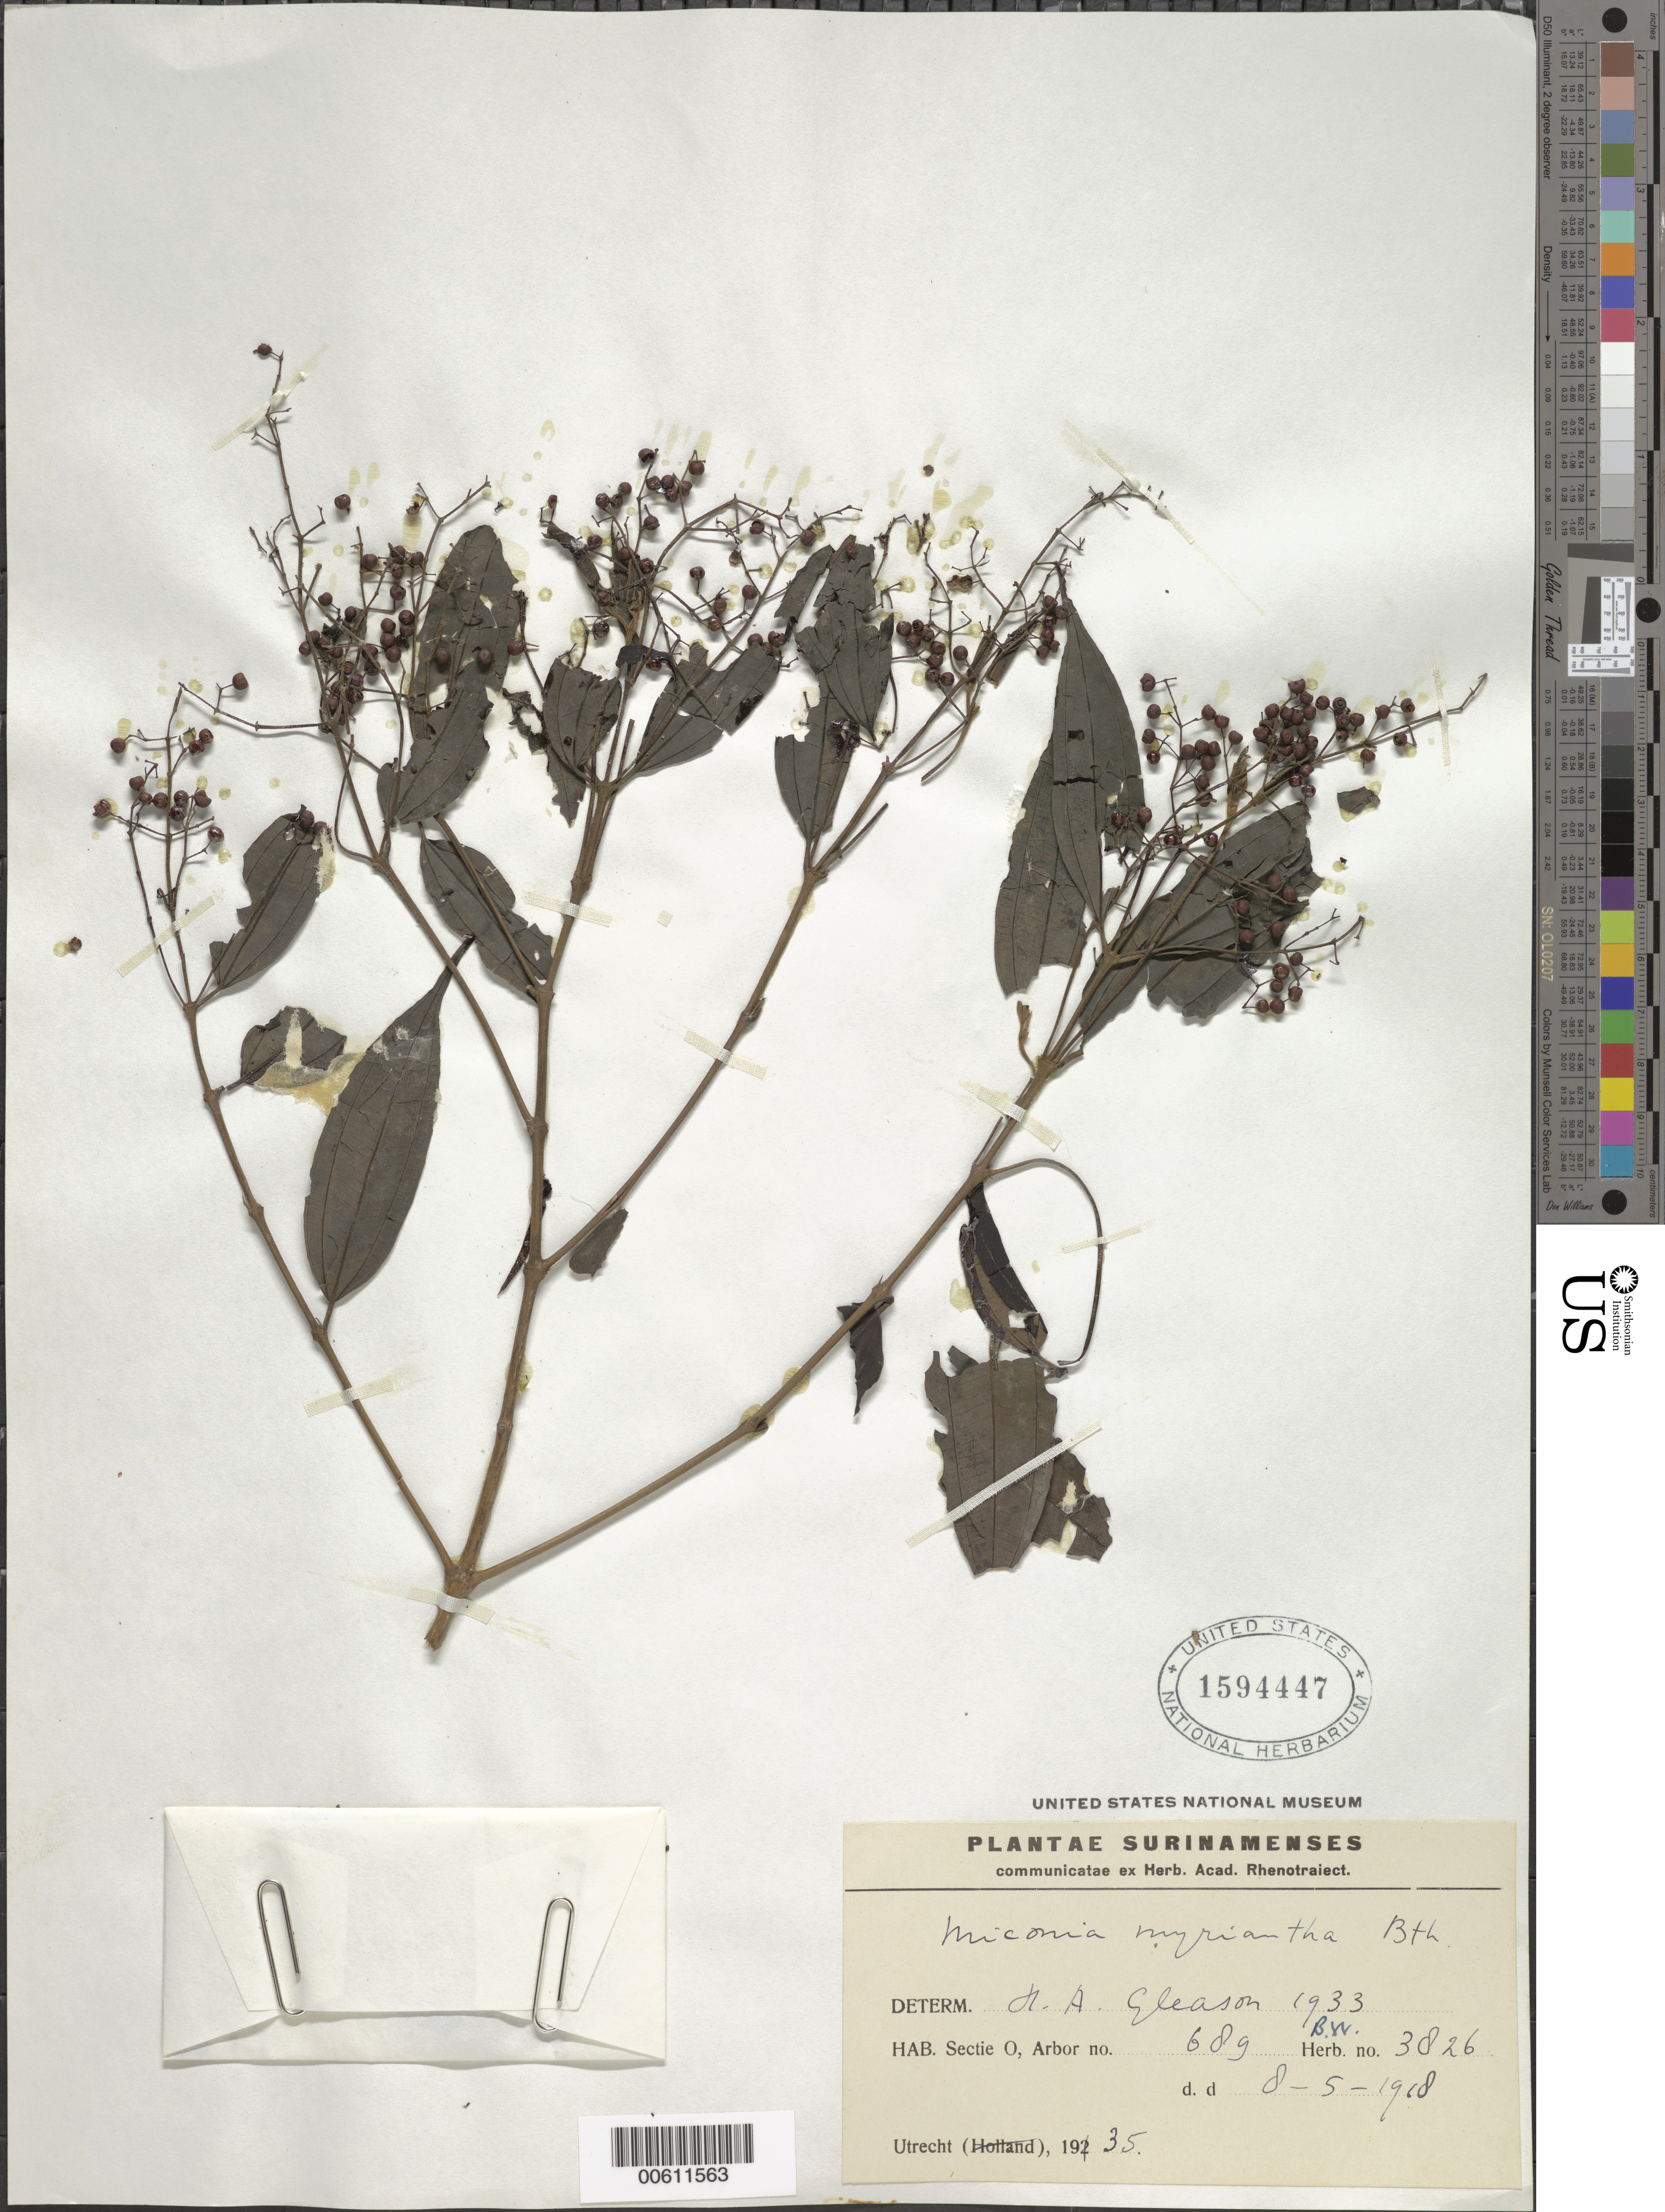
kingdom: Plantae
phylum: Tracheophyta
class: Magnoliopsida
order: Myrtales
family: Melastomataceae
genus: Miconia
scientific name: Miconia myriantha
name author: Benth.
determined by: Gleason, H. A.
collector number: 3826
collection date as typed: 8-May-18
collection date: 1918-05-08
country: Suriname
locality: Sectie O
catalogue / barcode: US 1594447